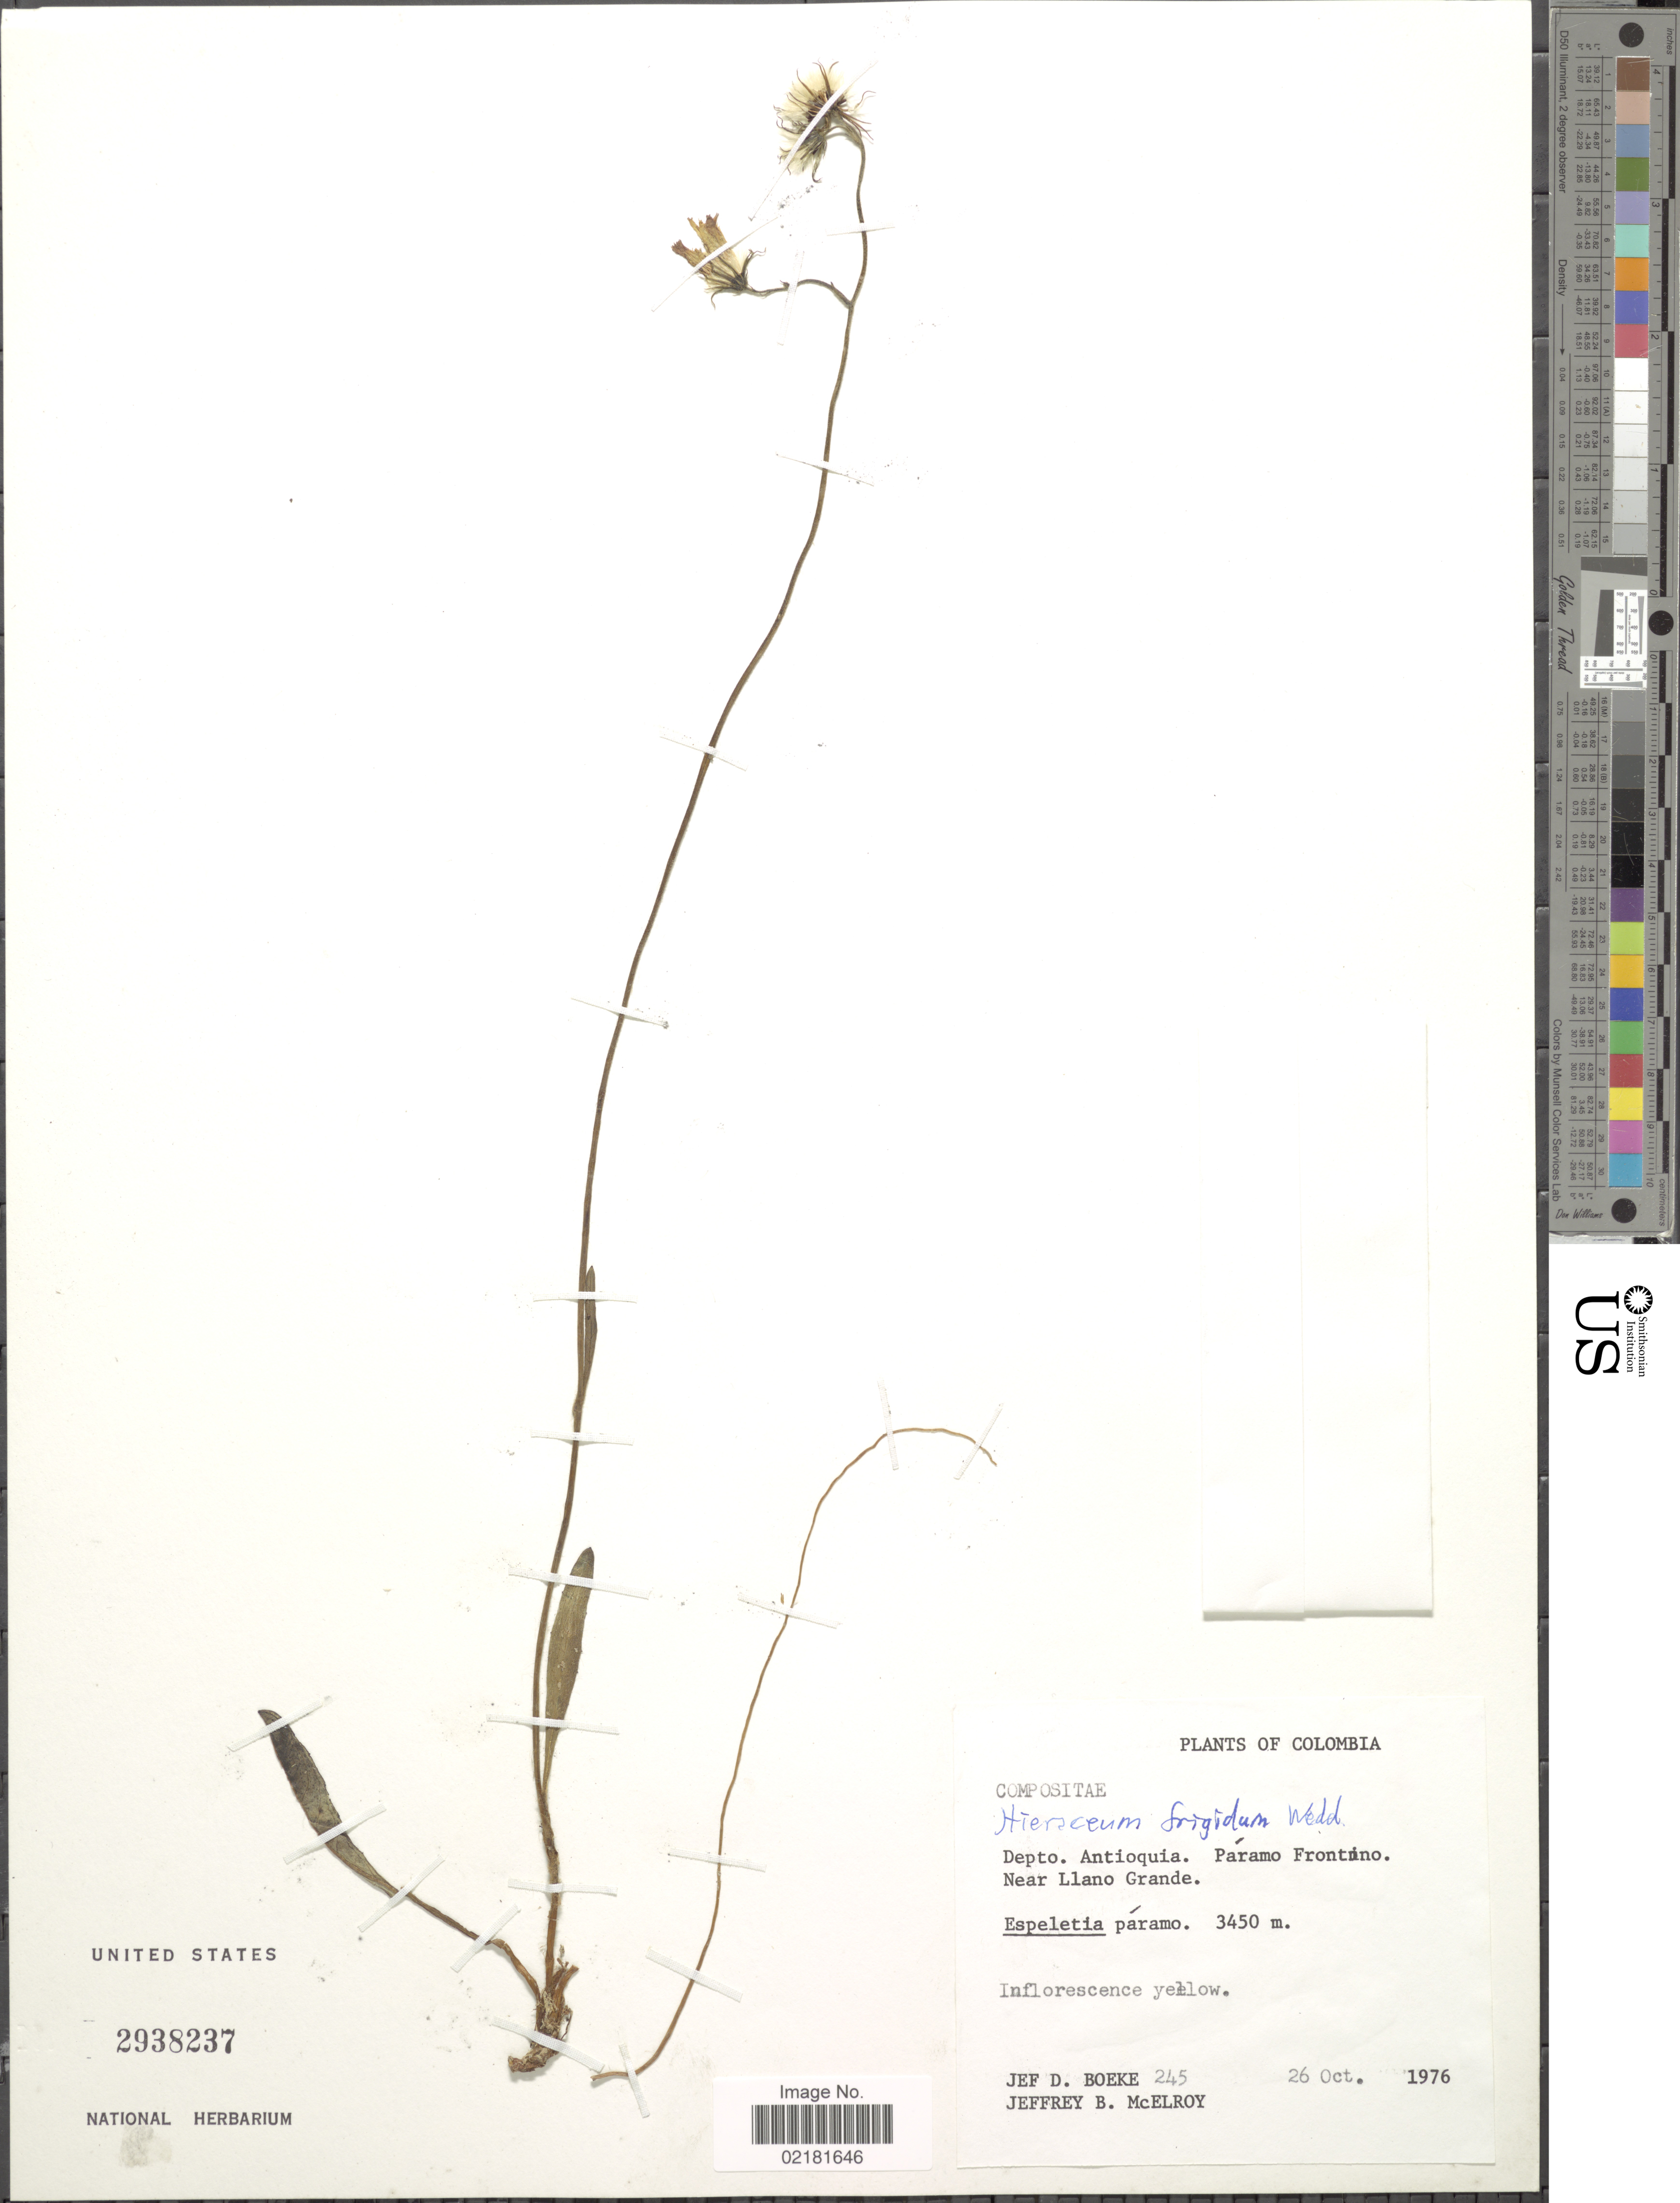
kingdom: Plantae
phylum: Tracheophyta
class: Magnoliopsida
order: Asterales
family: Asteraceae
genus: Hieracium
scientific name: Hieracium jubatum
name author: Fr.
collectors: J. Boeke & J. B. McElroy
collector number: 245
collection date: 1976-10-26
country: Colombia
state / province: Antioquia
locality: Paramo Frontino, near Llano Grande.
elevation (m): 3450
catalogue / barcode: US 2938237